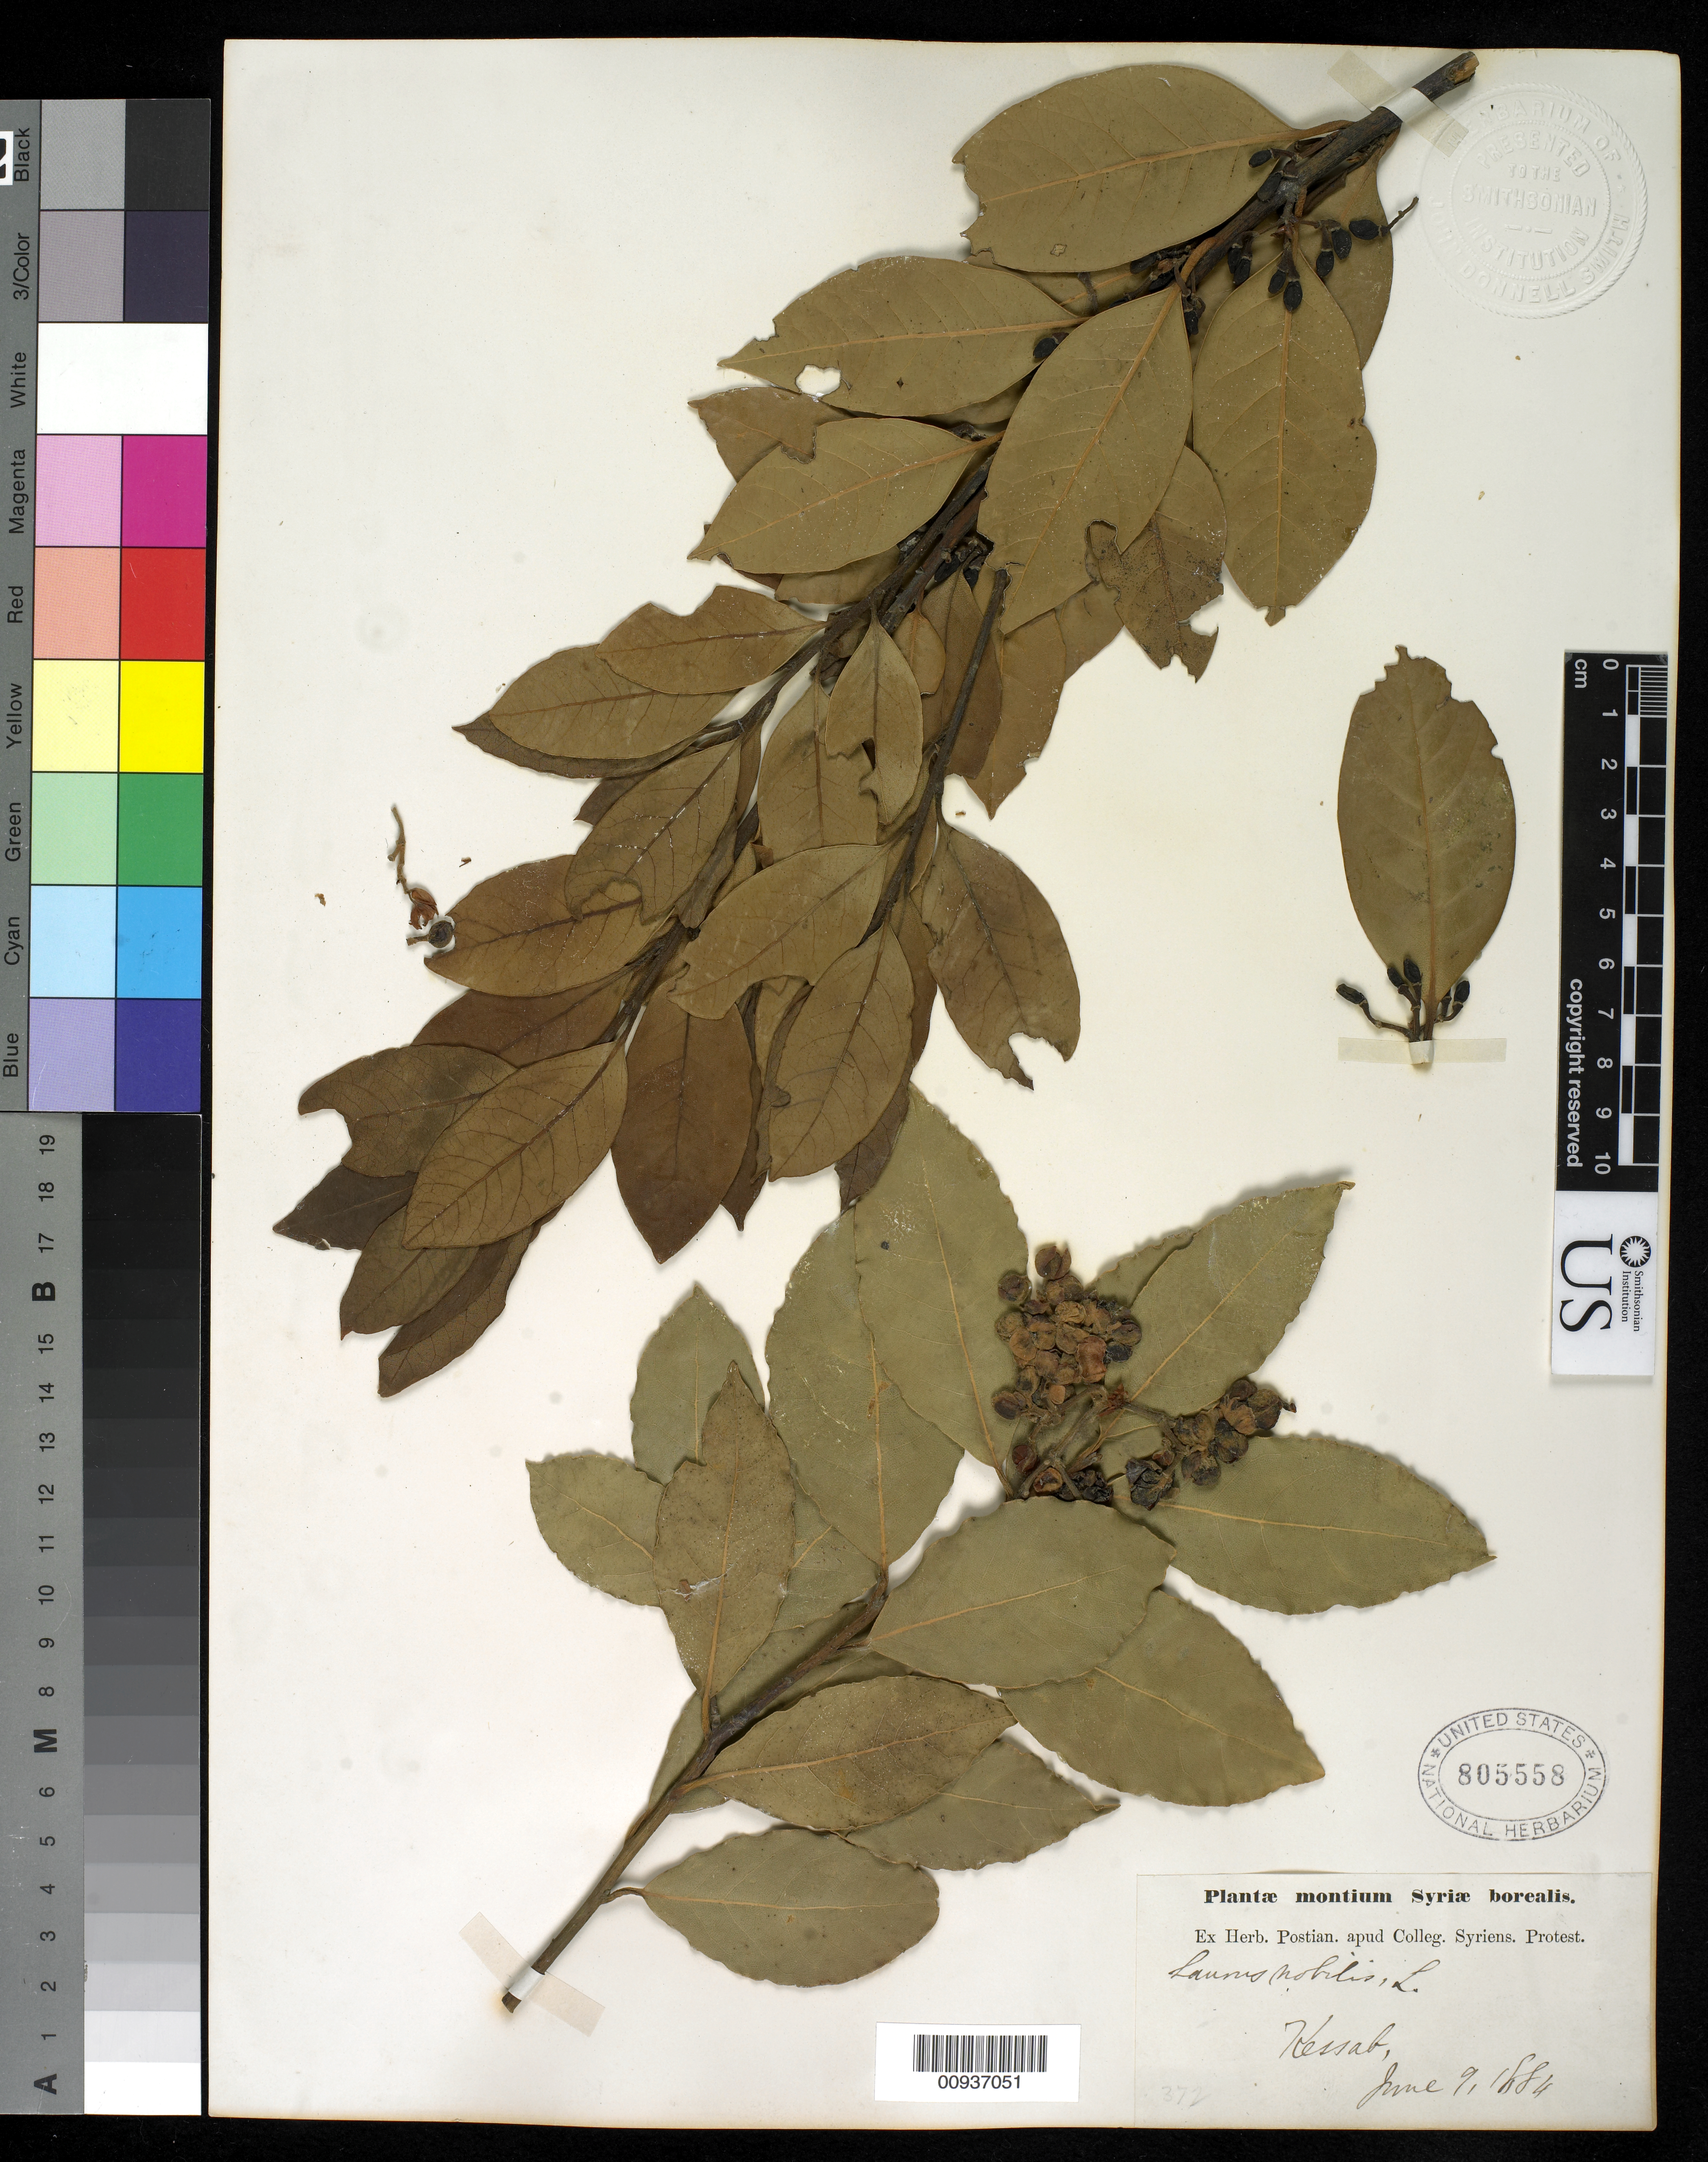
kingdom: Plantae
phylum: Tracheophyta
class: Magnoliopsida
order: Laurales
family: Lauraceae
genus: Laurus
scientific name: Laurus nobilis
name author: L.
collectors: -. Postian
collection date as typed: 09 Jun 1884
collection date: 1884-06-09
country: Syria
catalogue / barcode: US 805558